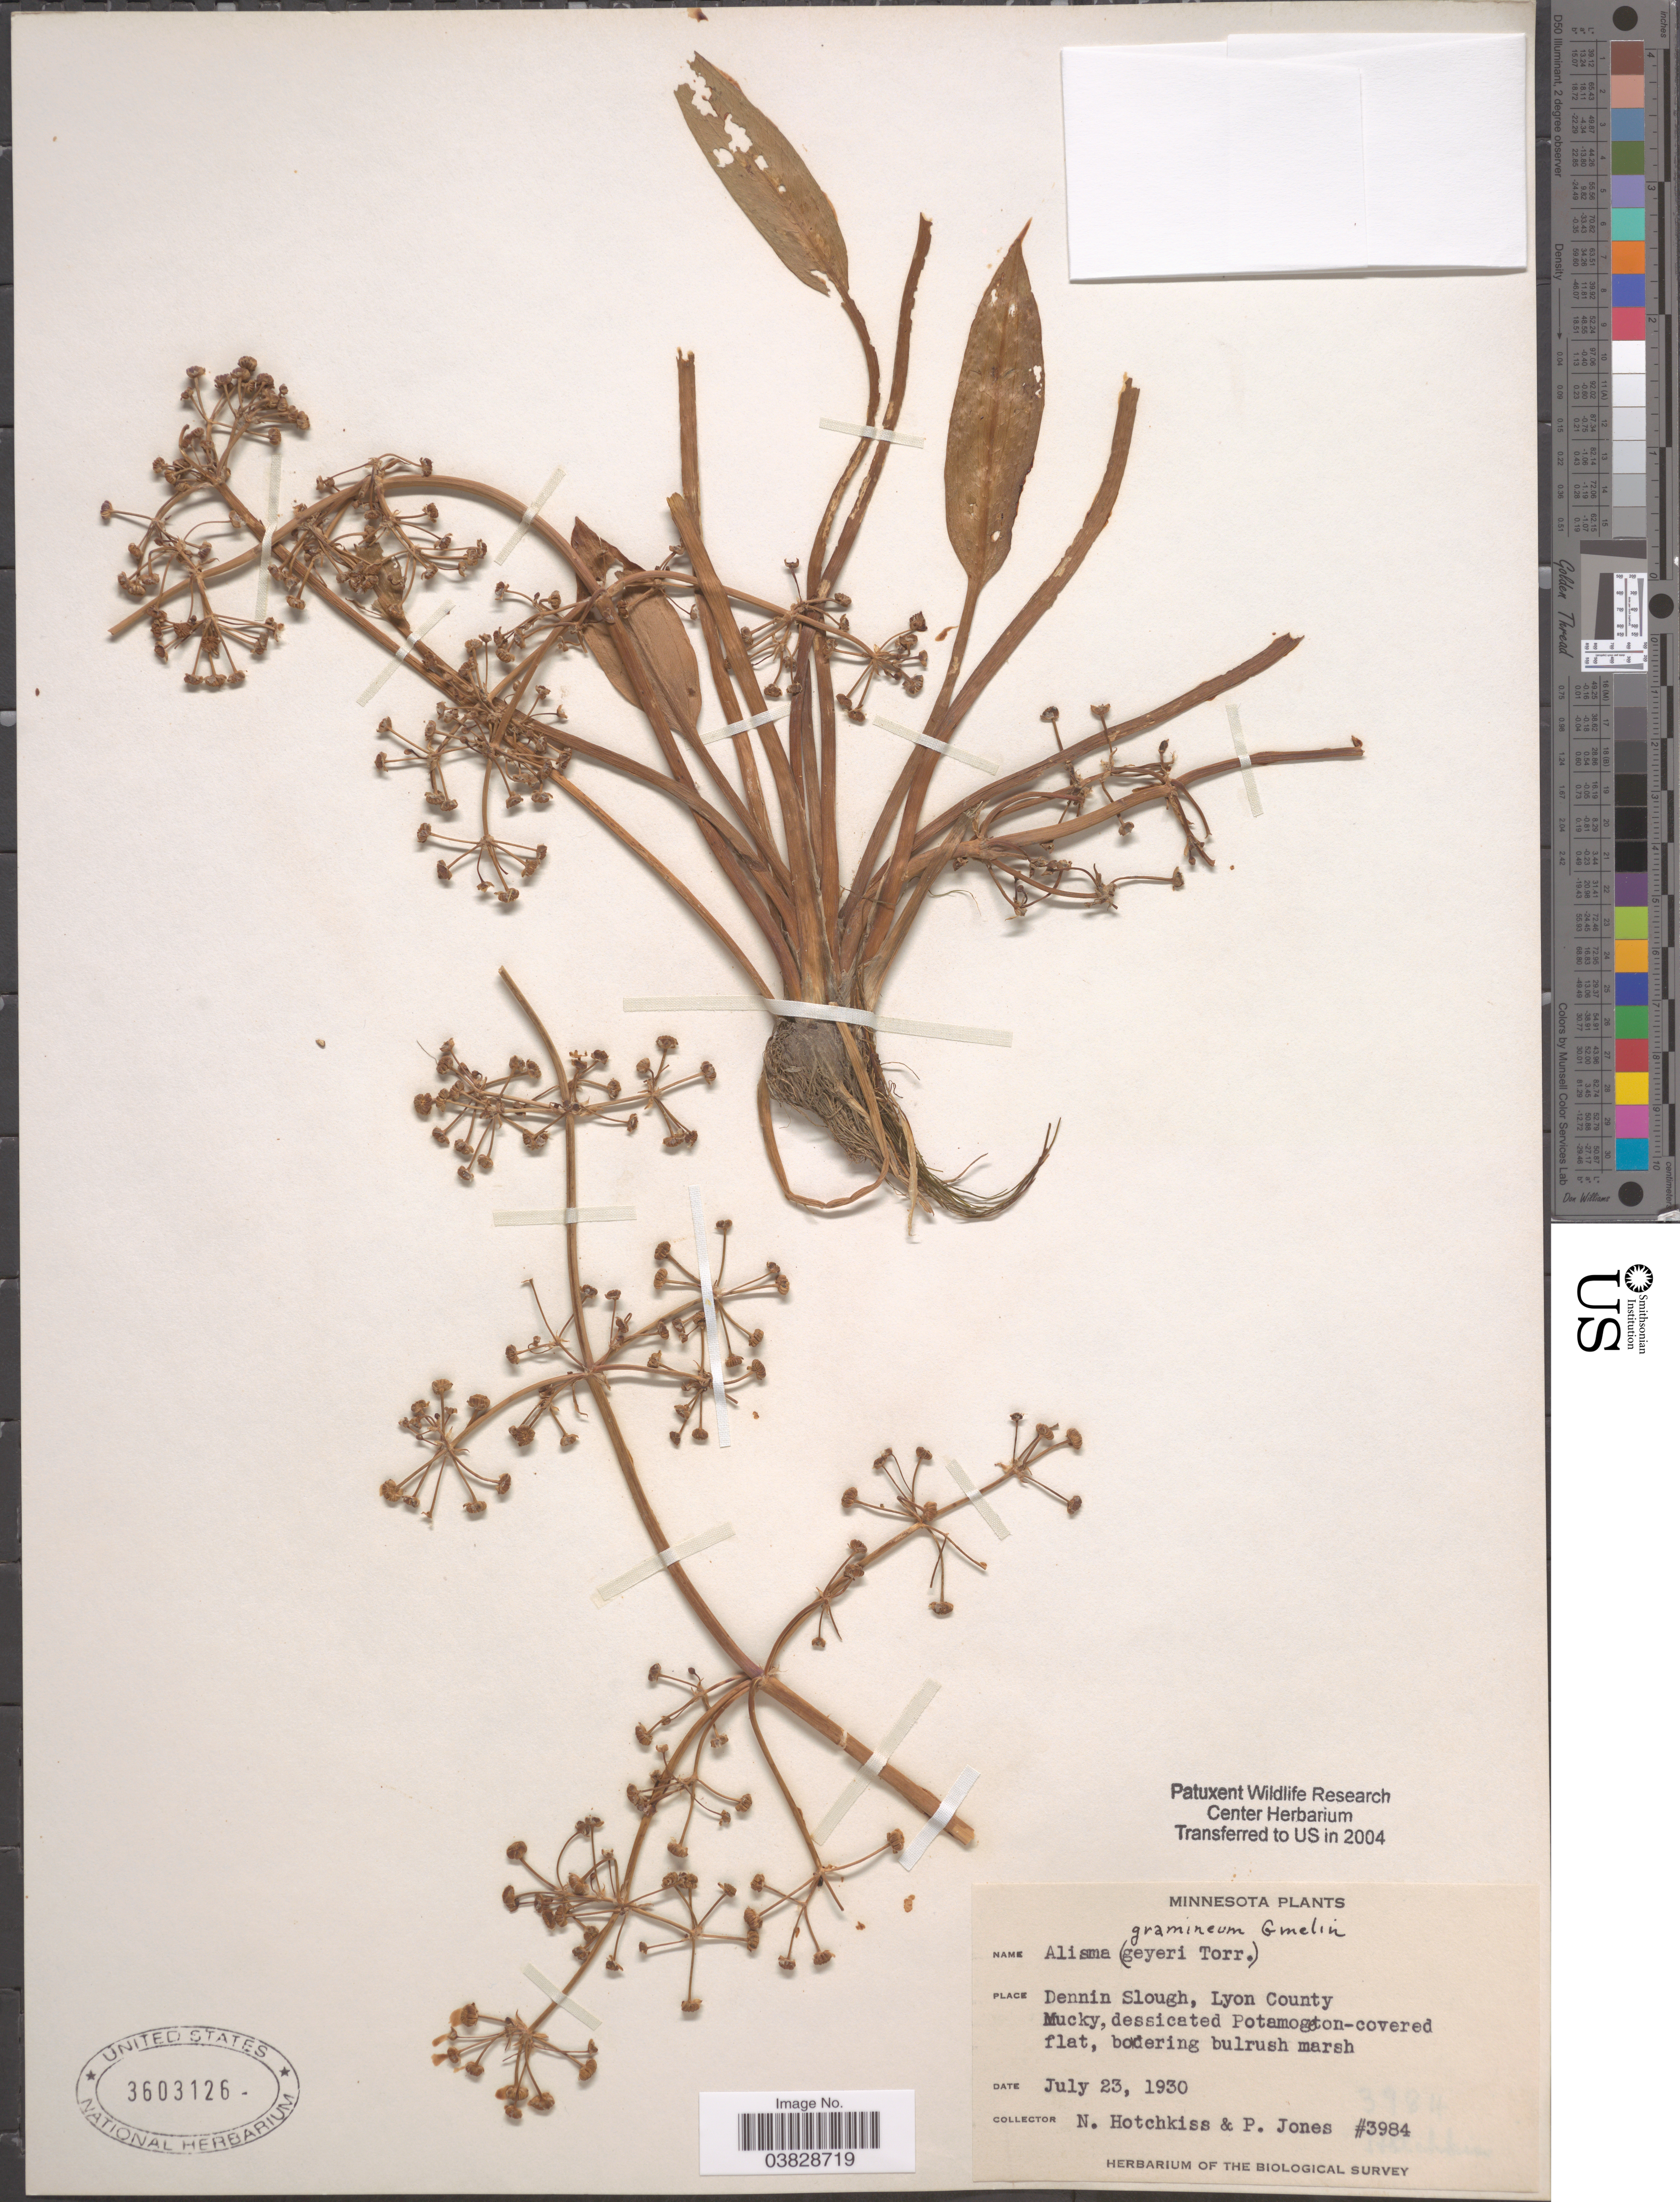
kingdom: Plantae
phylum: Tracheophyta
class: Liliopsida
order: Alismatales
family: Alismataceae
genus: Alisma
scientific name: Alisma gramineum var. graminifolia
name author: (Wahlenb.) A.J.Hendricks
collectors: N. Hotchkiss & P. Jones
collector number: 3984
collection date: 1930-07-23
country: United States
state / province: Minnesota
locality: Dennin Slough, Lyon County. Mucky, dessicated Potamogeton-covered flat, bordering bulrush marsh.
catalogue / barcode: US 3603126